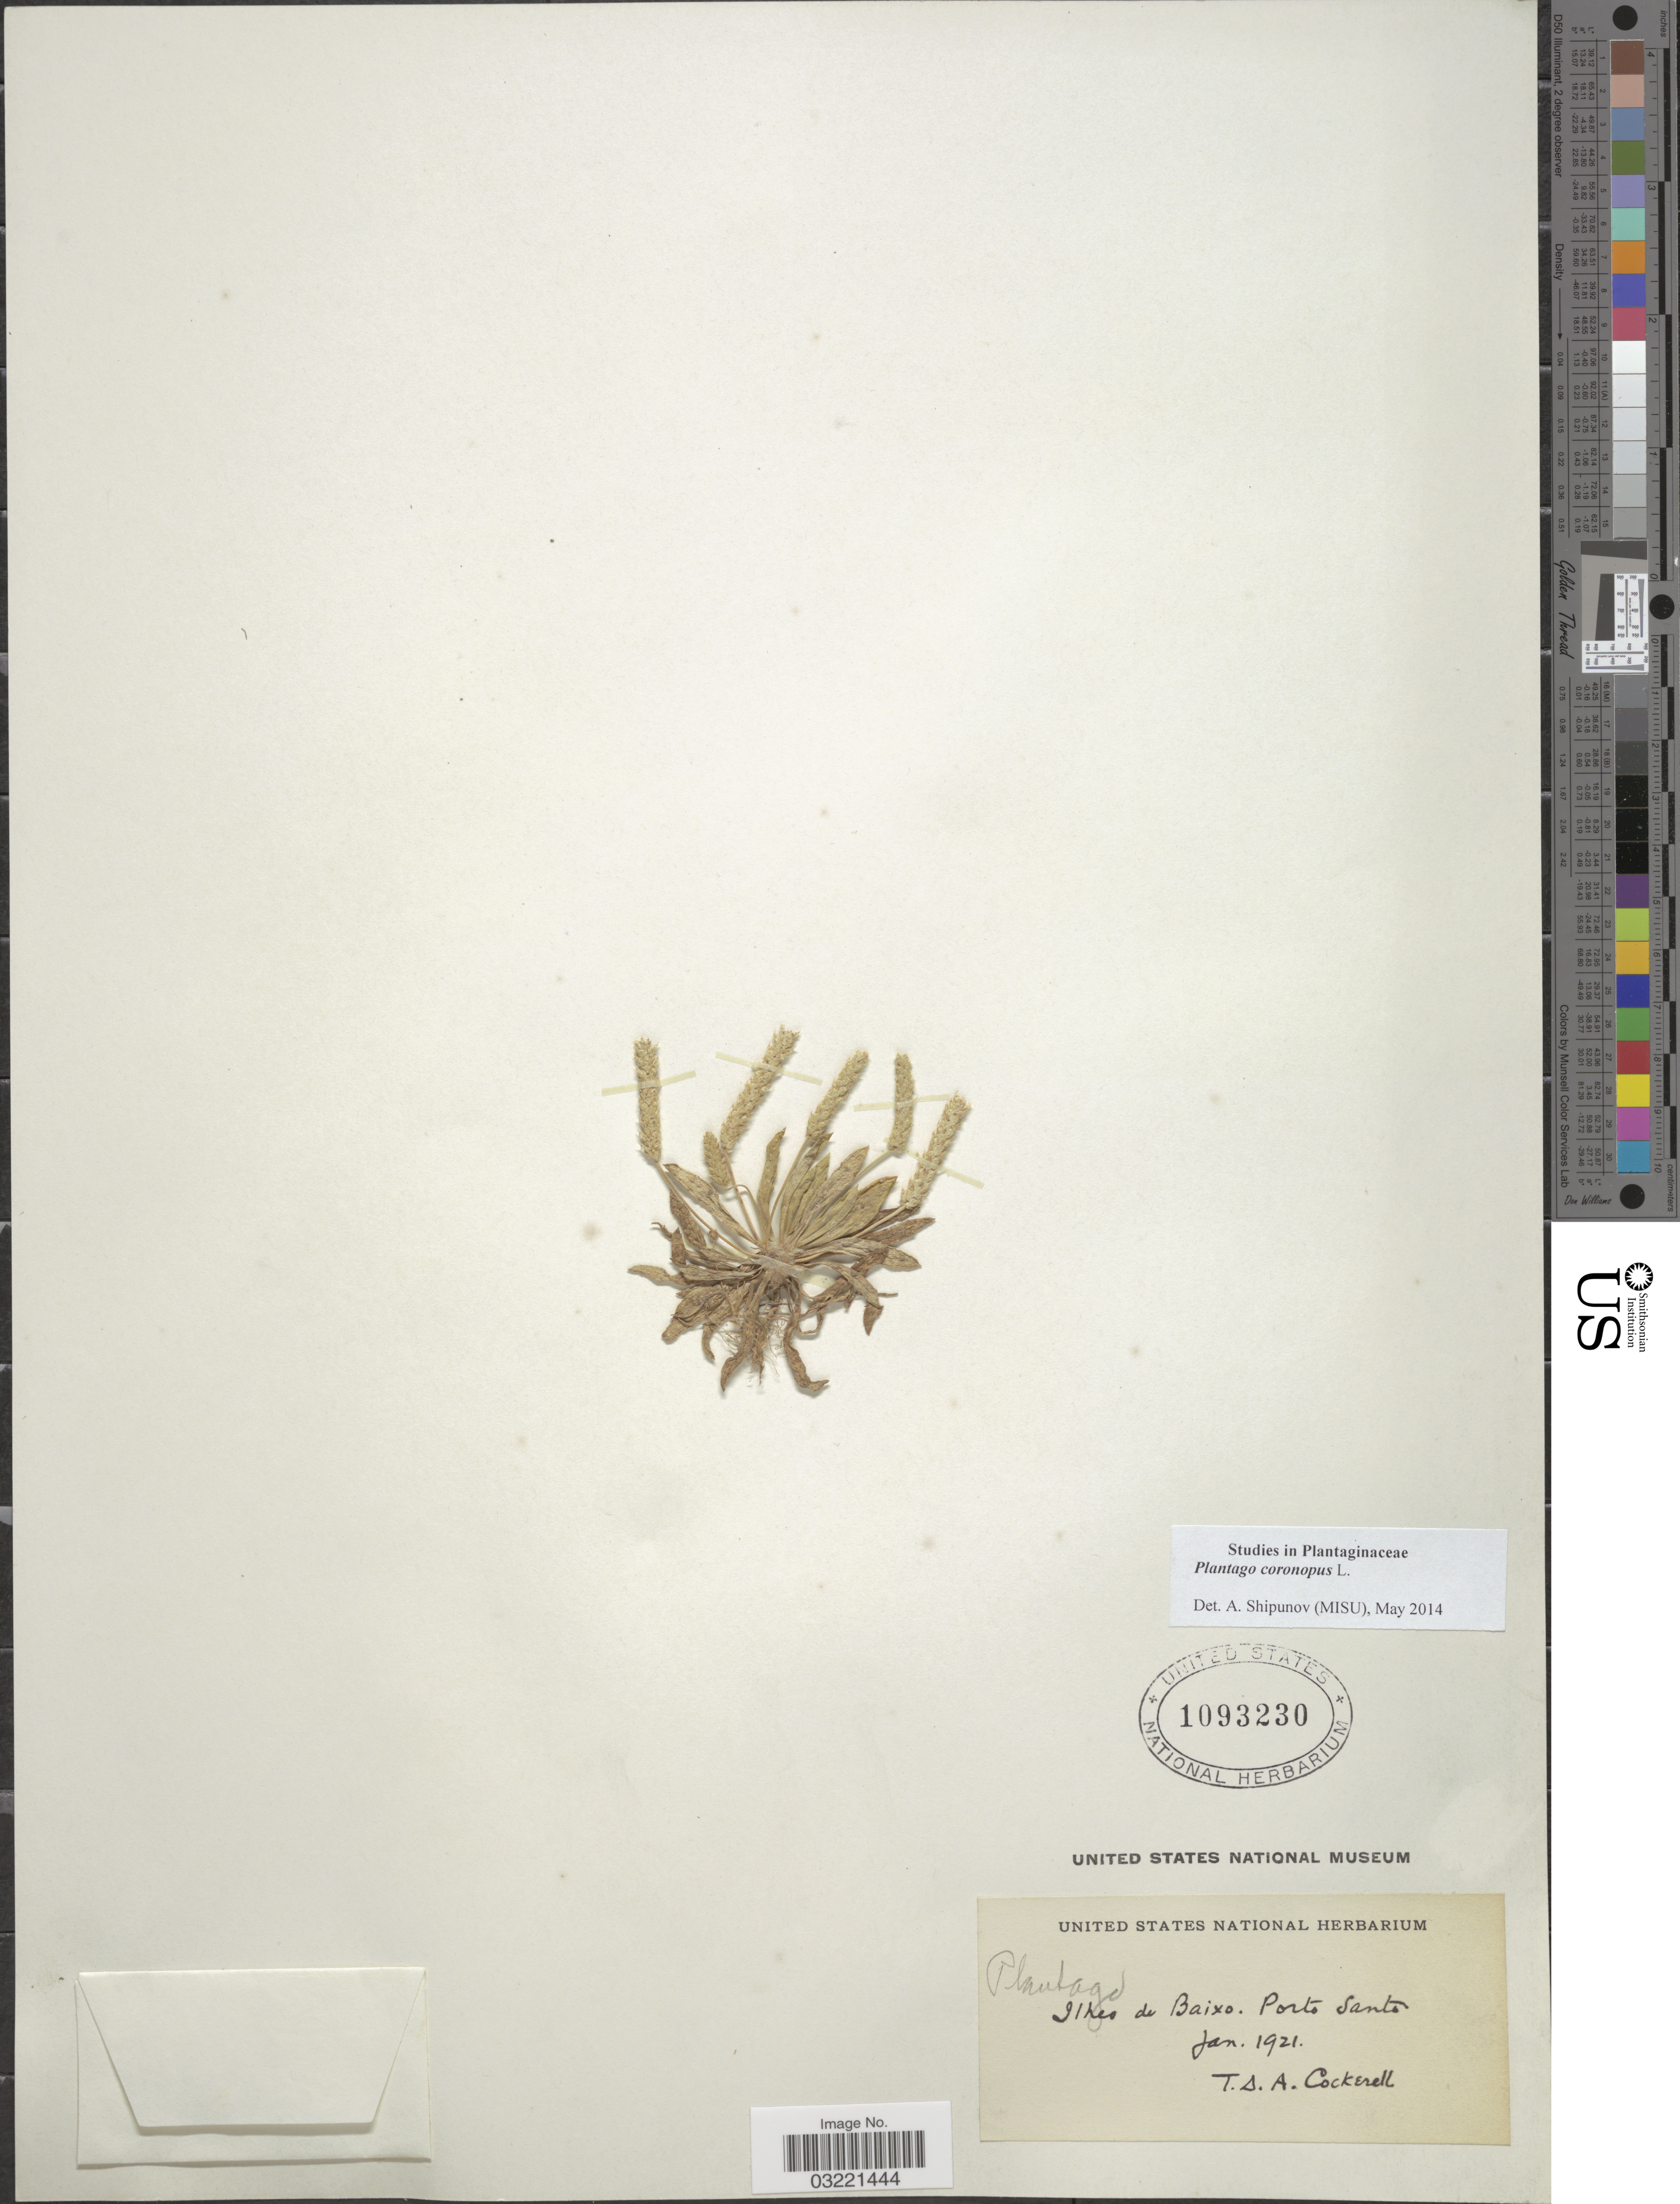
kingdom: Plantae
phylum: Tracheophyta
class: Magnoliopsida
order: Lamiales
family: Plantaginaceae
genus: Plantago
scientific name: Plantago coronopus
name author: L.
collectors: T. Cockerell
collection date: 1921-01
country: Portugal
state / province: Madeira (Aut. Reg.)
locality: Ilhes de Baixo. Porto Santo.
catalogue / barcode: US 1093230